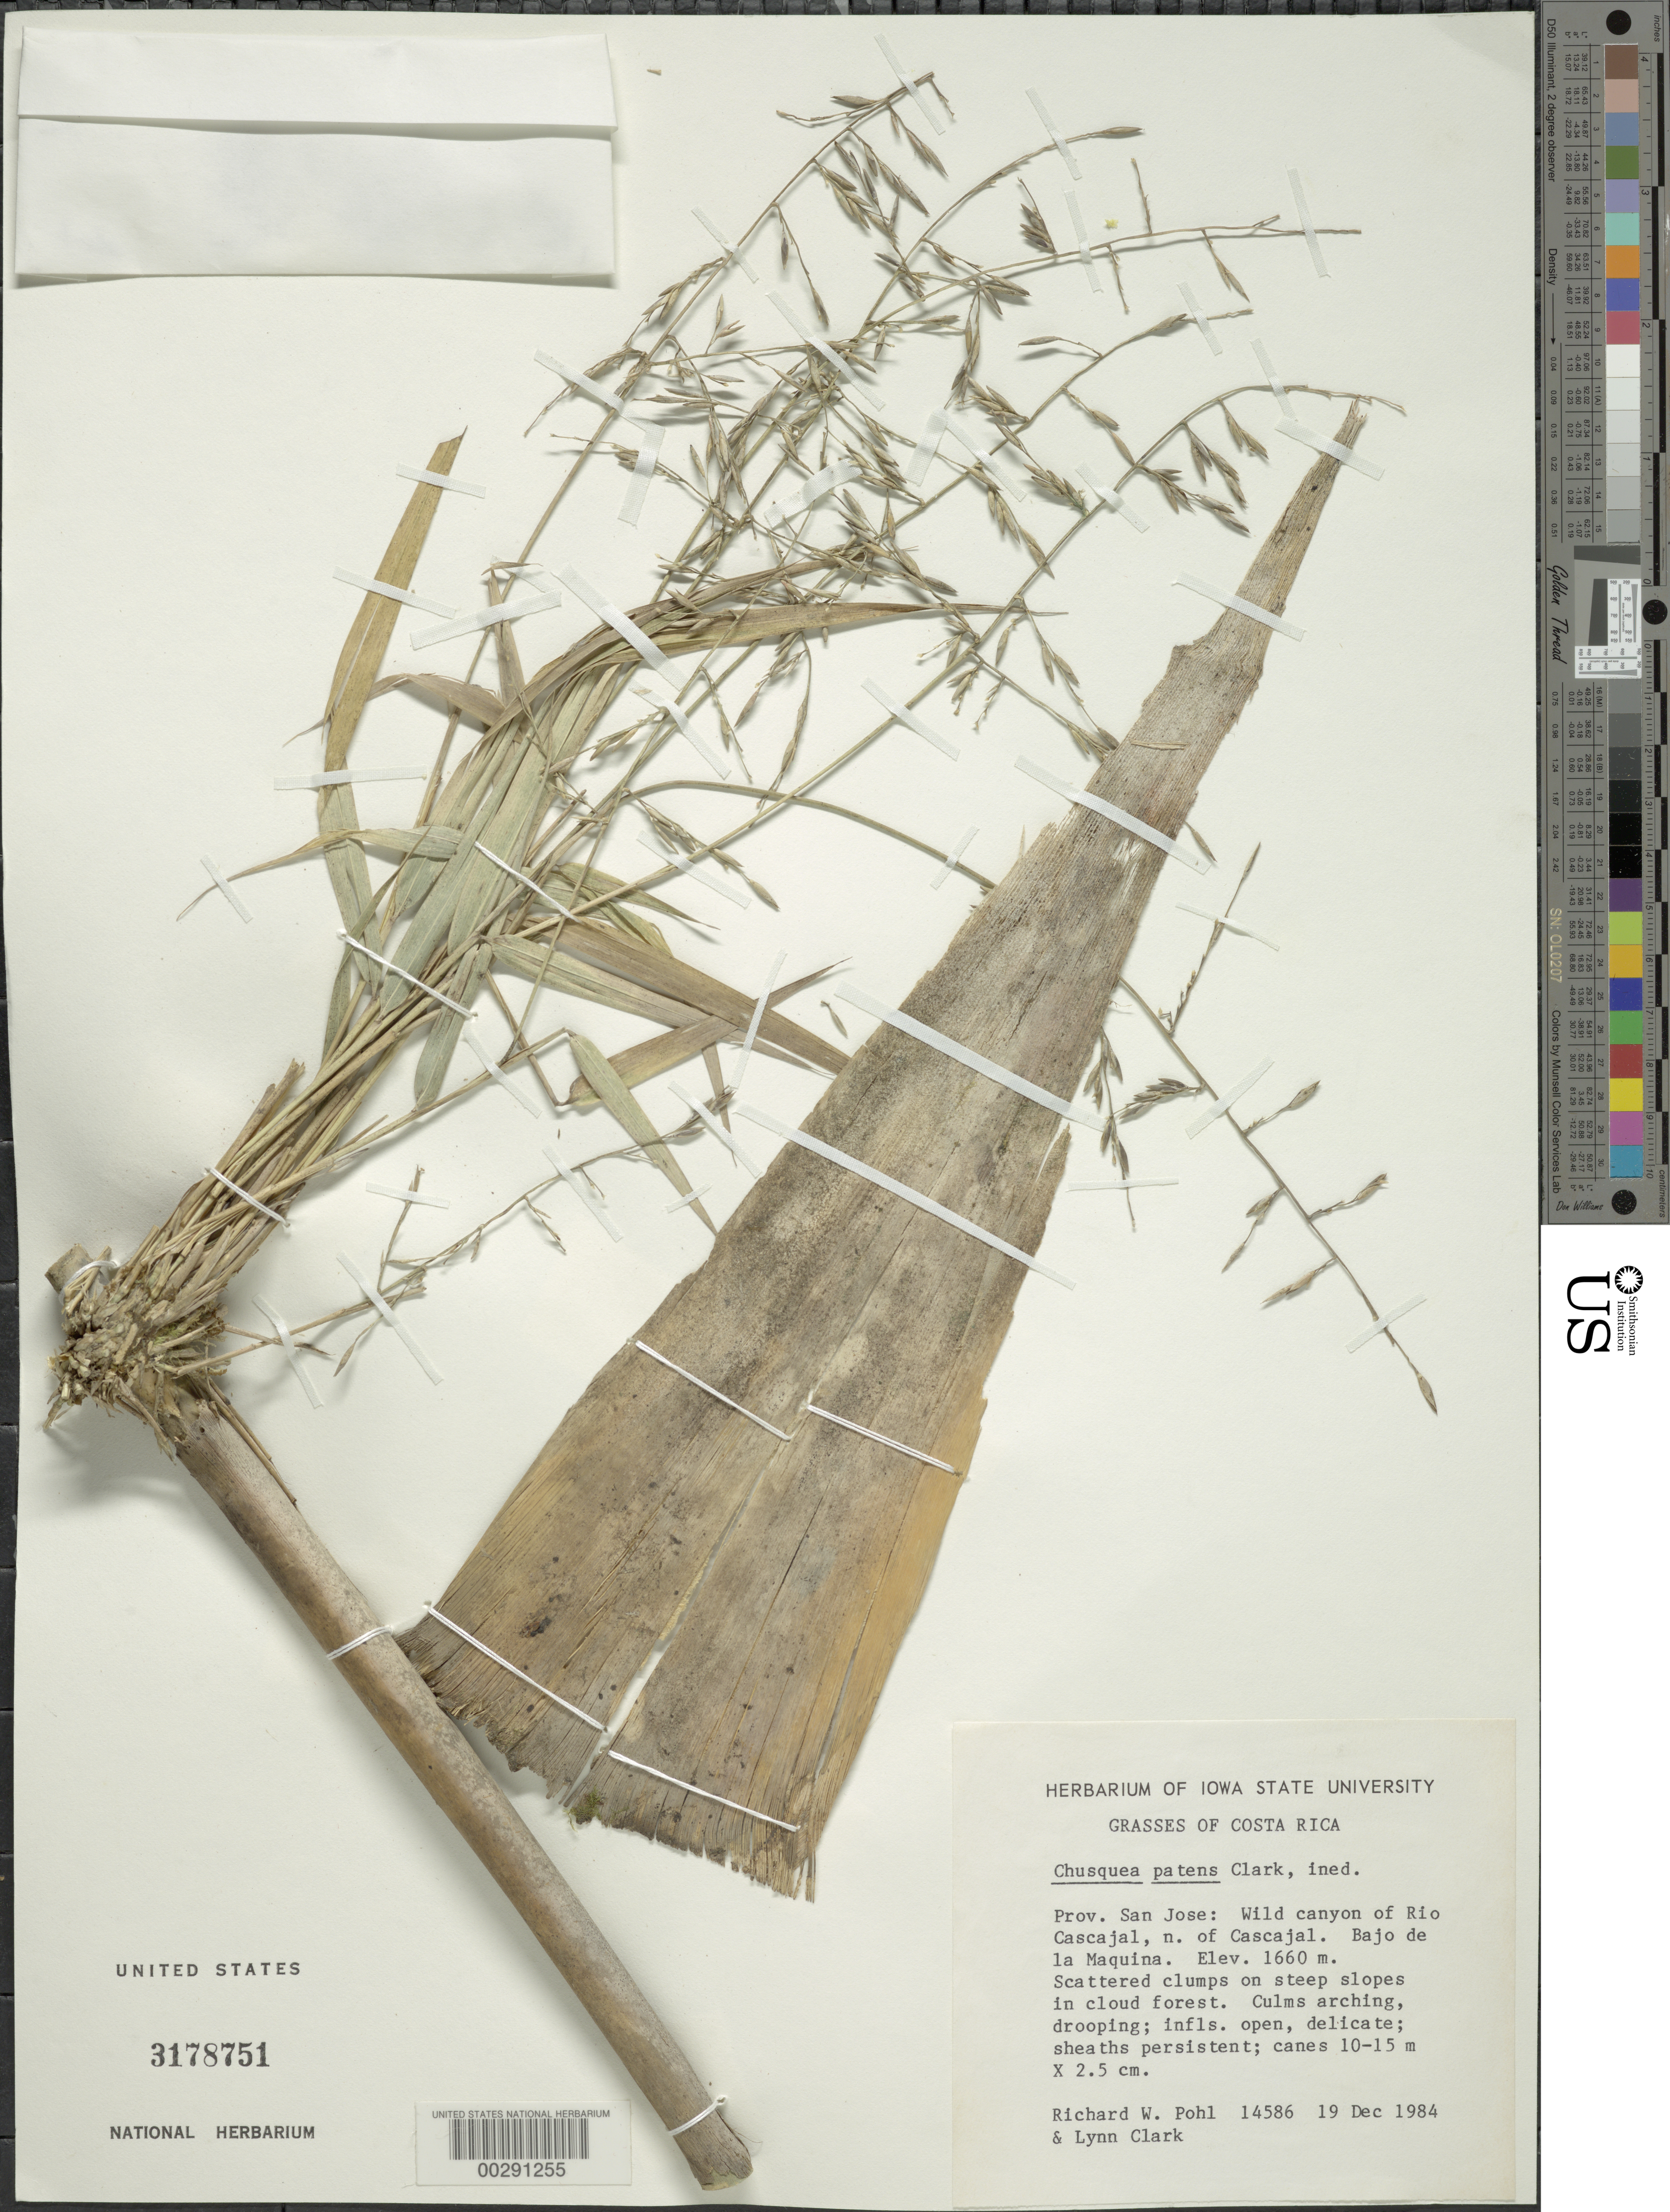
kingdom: Plantae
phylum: Tracheophyta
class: Liliopsida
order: Poales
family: Poaceae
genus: Chusquea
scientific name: Chusquea nutans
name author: L.G. Clark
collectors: R. W. Pohl & L. G. Clark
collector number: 14586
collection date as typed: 19 Dec 1984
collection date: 1984-12-19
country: Costa Rica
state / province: San José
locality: Wild canyon of rio cascajal, n of cascajal; bajo de la maquina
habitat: Steep slopes in cloud forest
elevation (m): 1660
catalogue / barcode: US 3178751